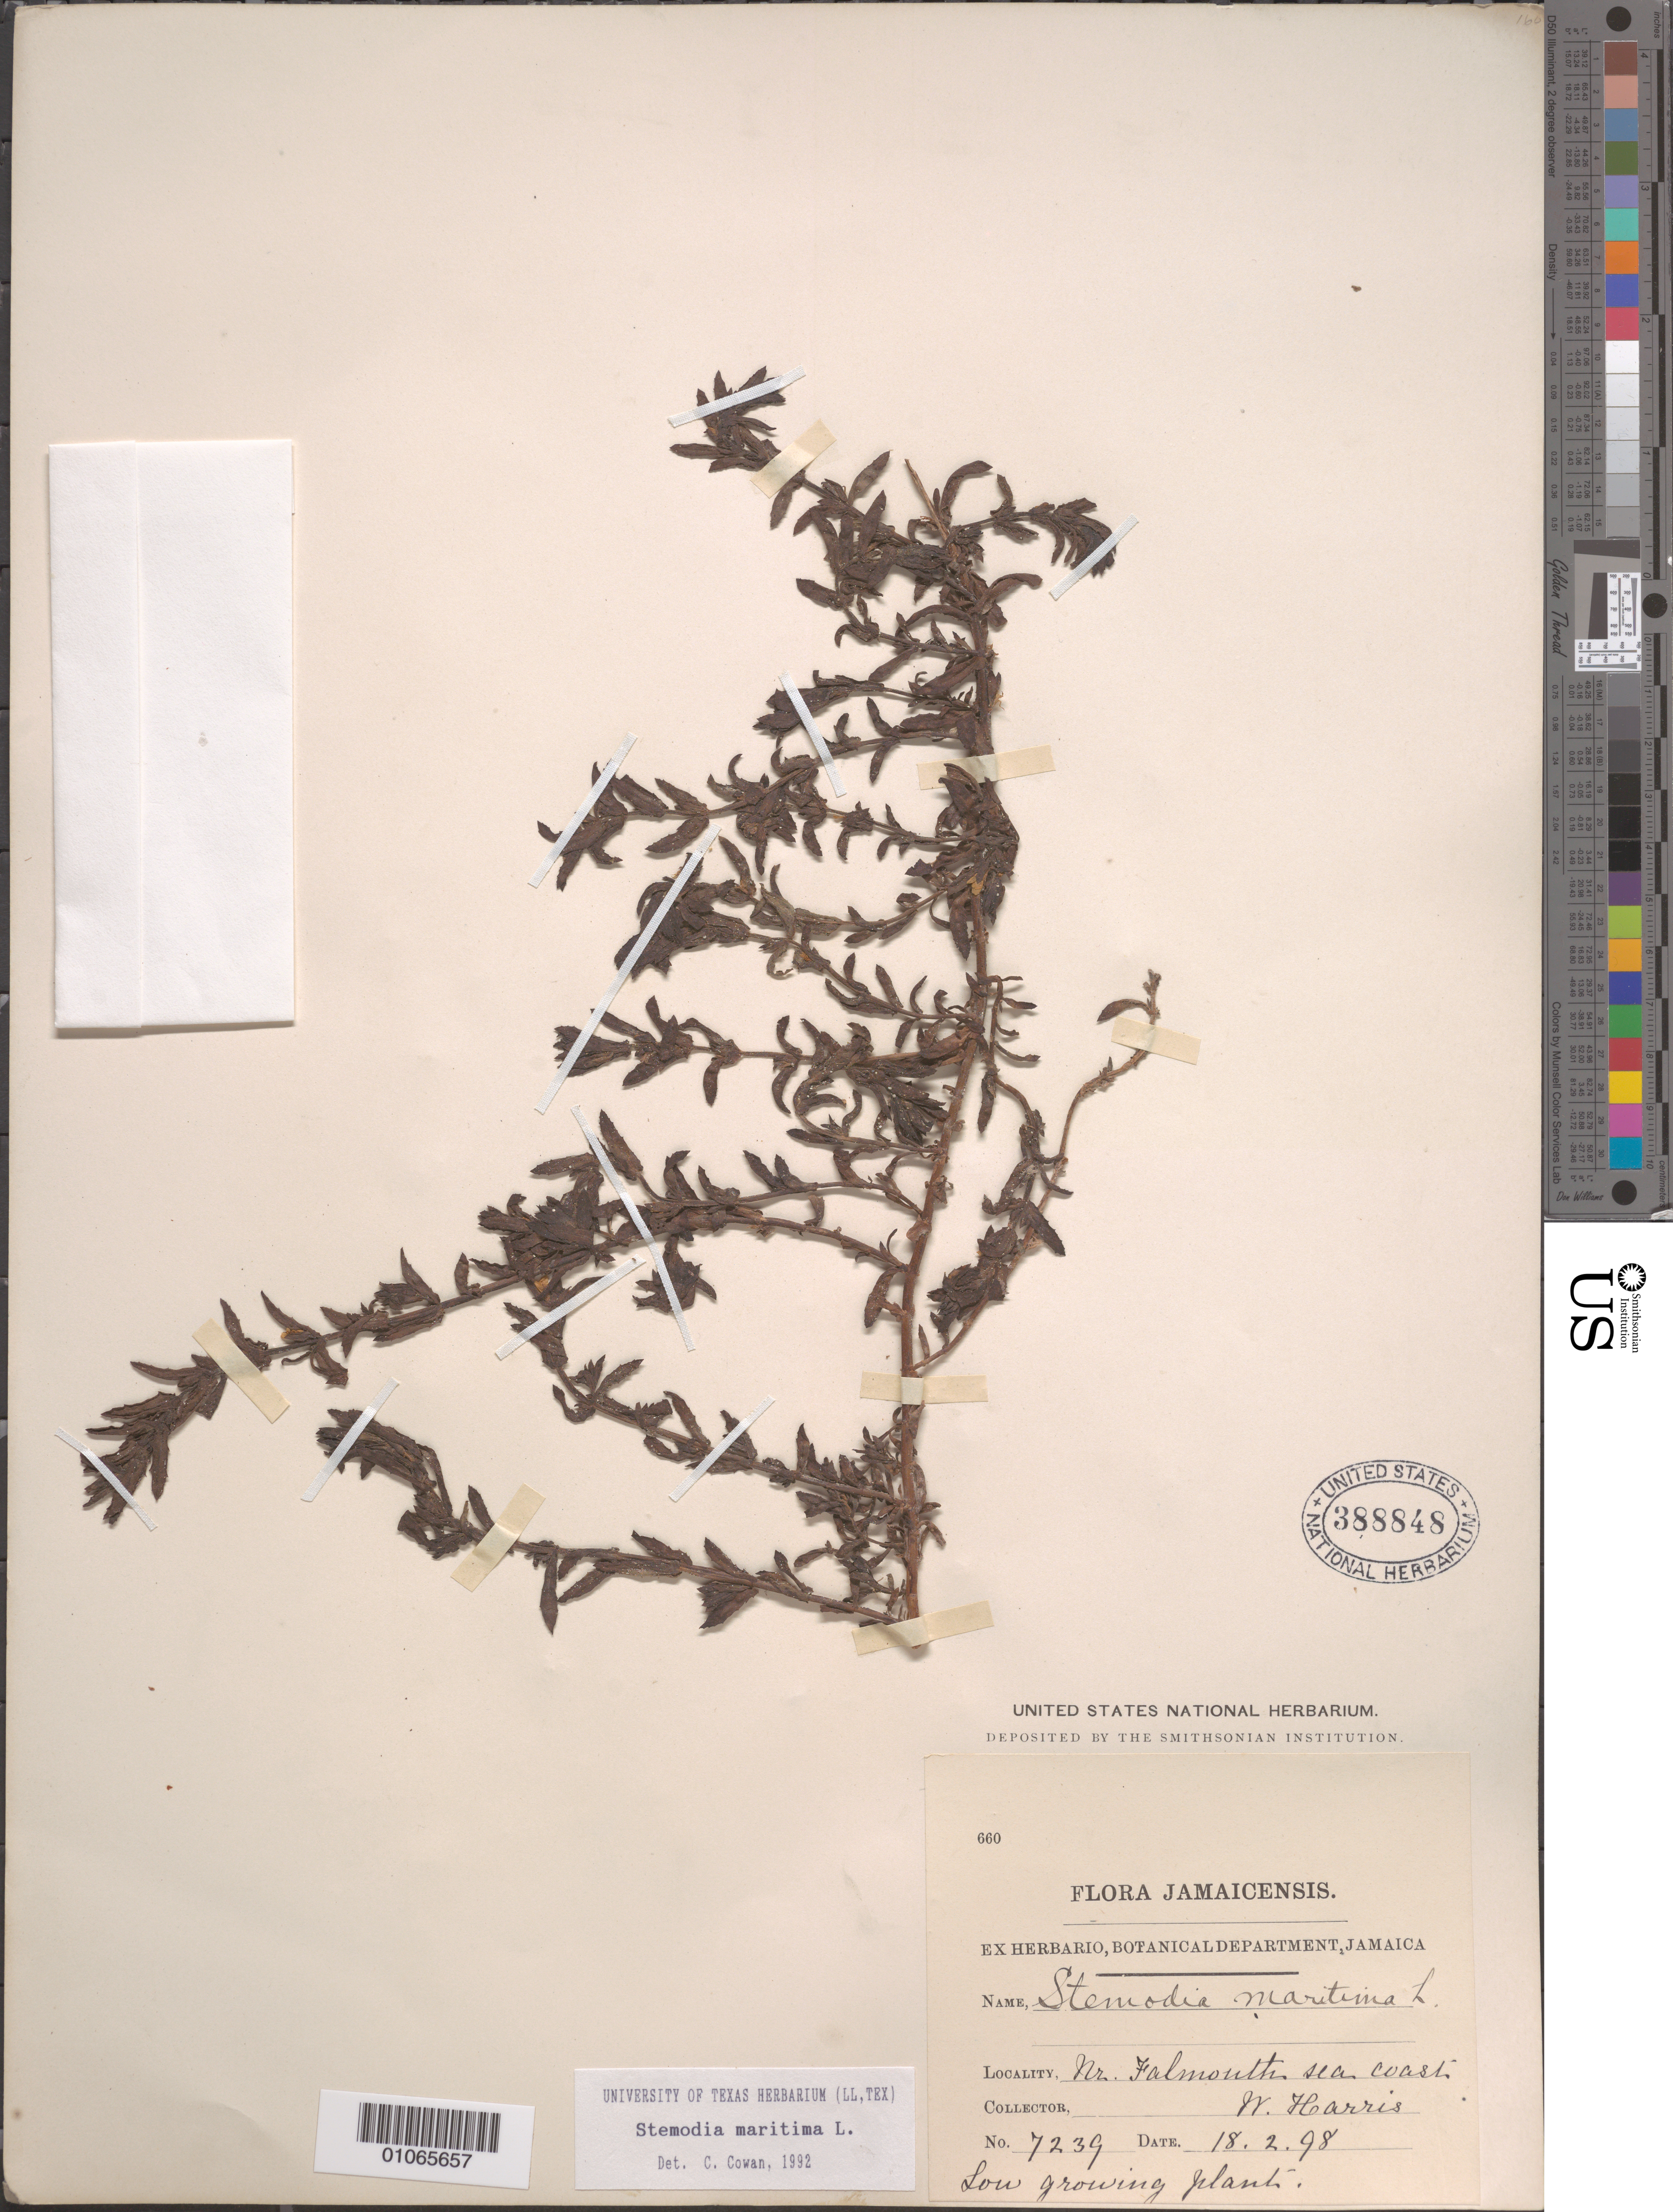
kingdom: Plantae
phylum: Tracheophyta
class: Magnoliopsida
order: Lamiales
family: Plantaginaceae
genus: Stemodia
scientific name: Stemodia maritima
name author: L.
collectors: W. Harris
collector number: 7239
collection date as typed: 18 Feb 1898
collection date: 1898-02-18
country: Jamaica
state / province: Trelawny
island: Jamaica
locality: Near Falmouth sea coast.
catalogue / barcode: US 388848